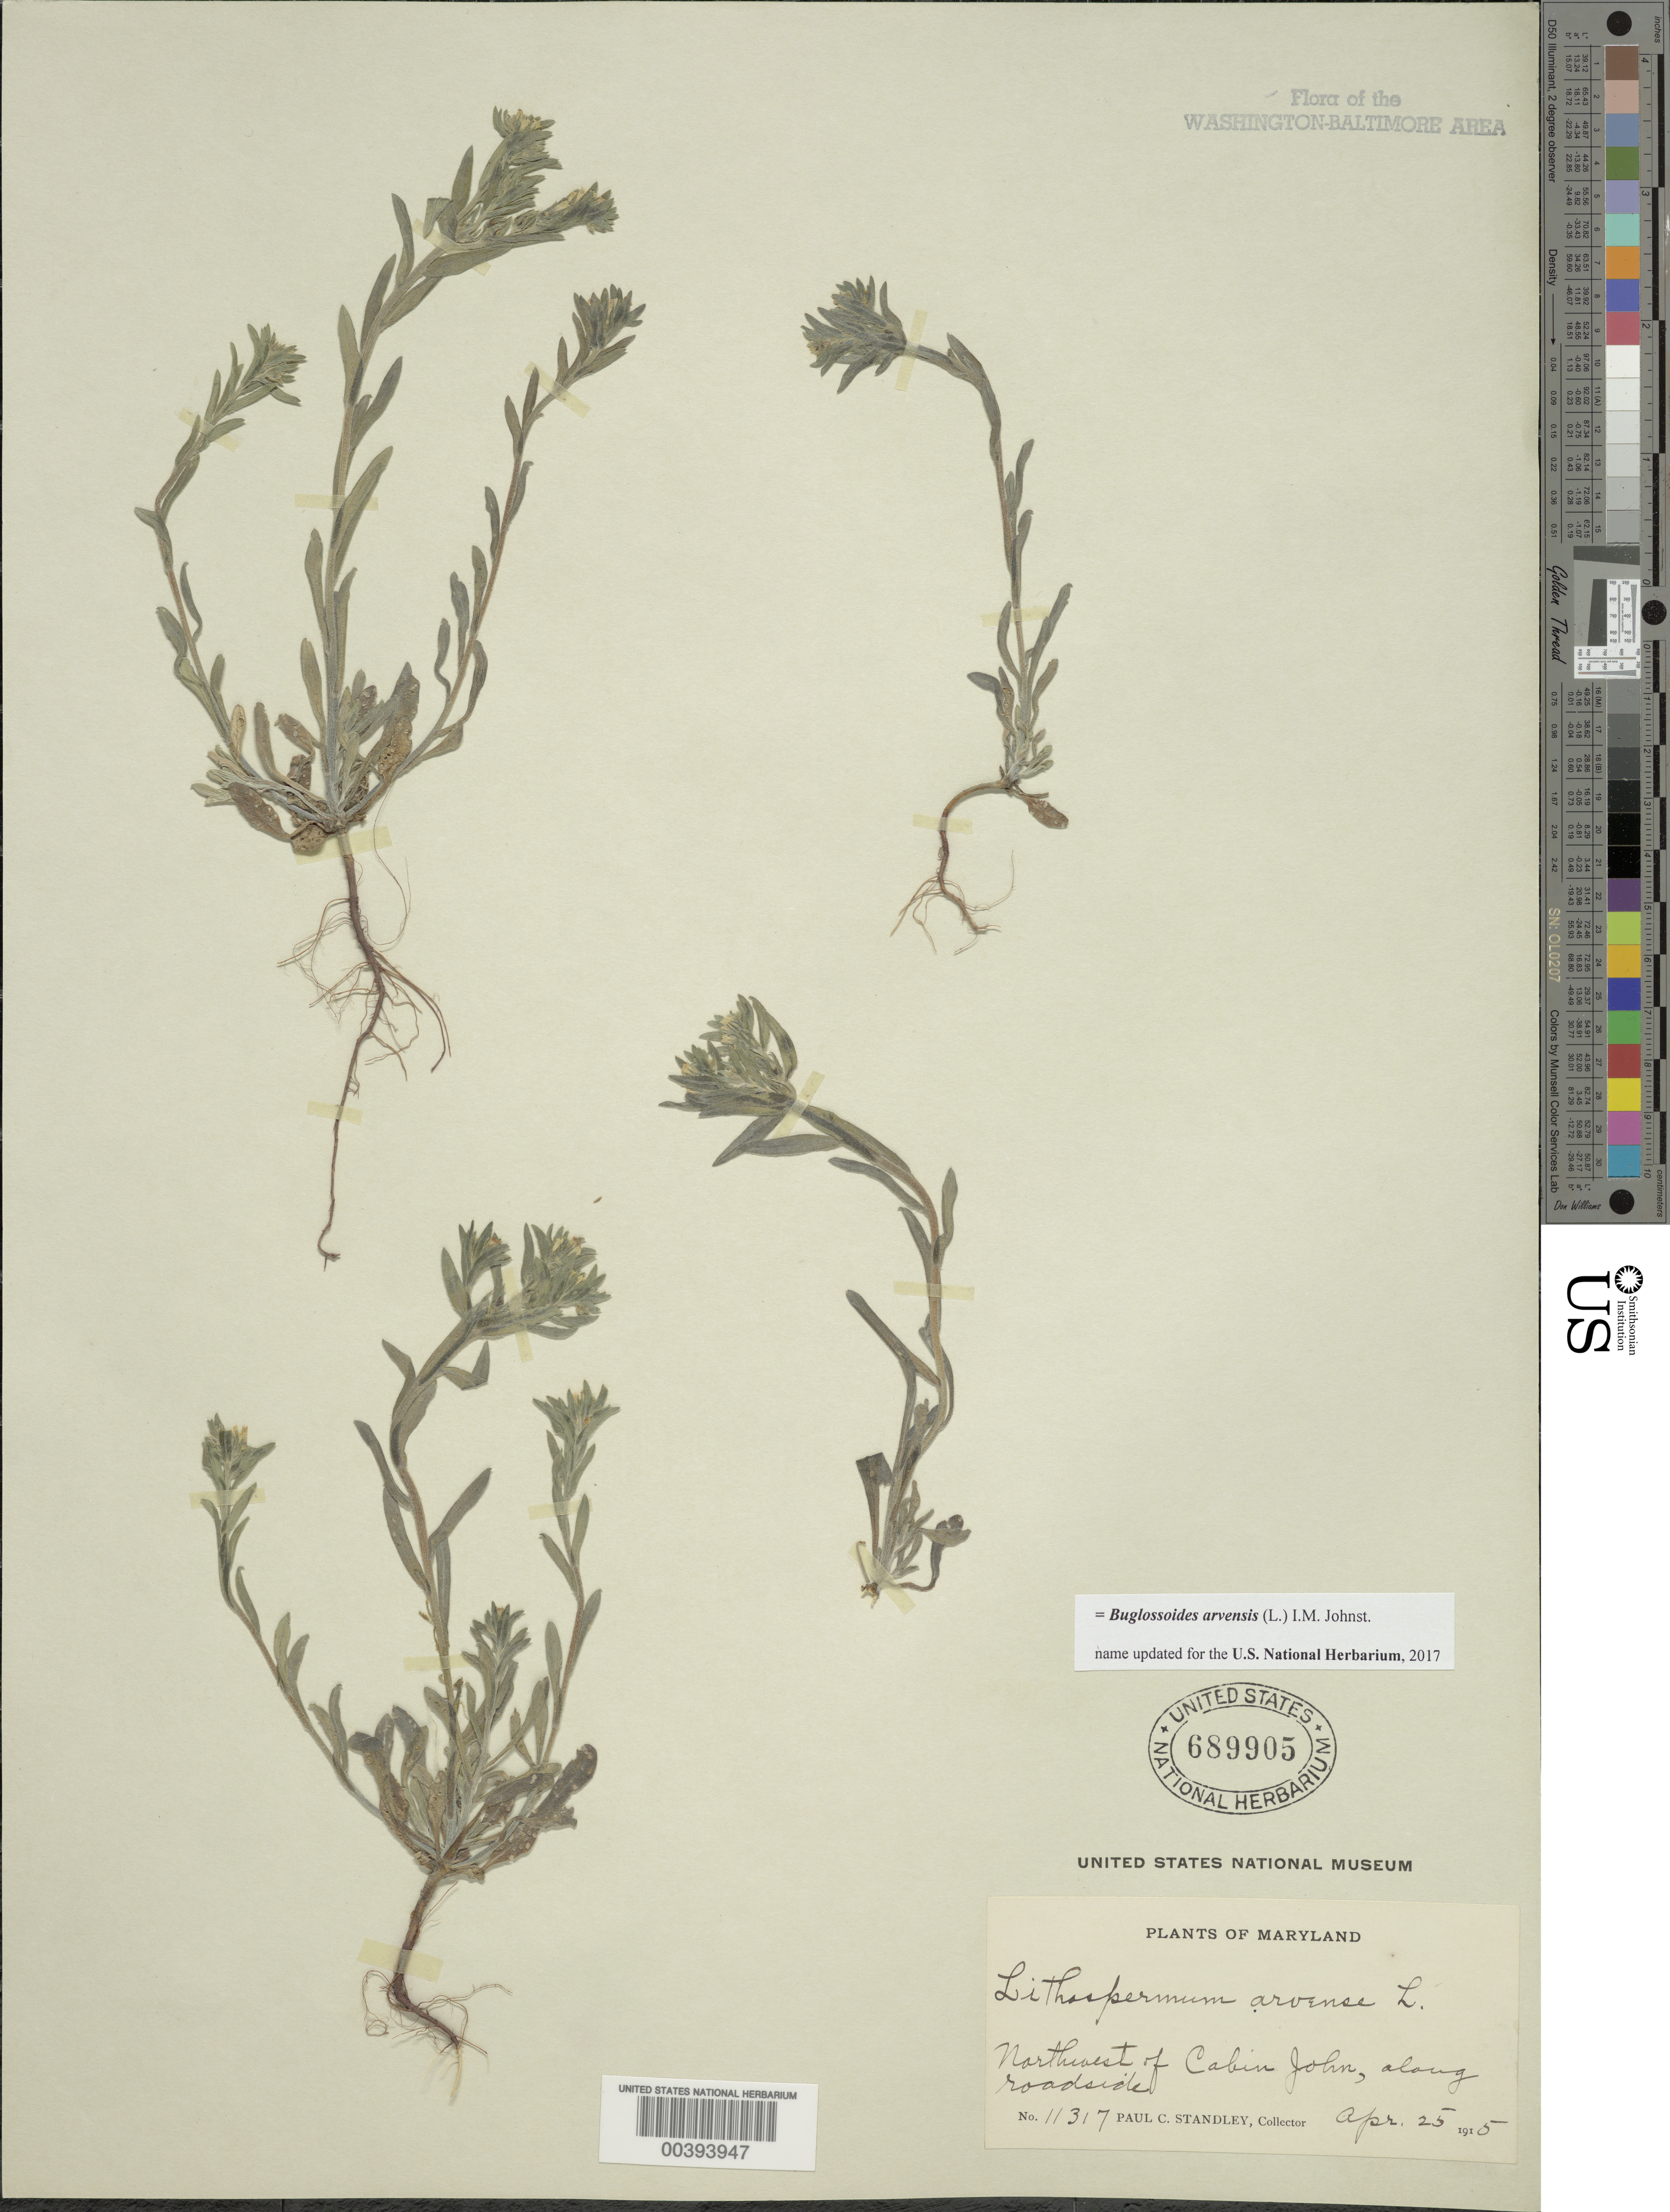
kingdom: Plantae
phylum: Tracheophyta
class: Magnoliopsida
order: Boraginales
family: Boraginaceae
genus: Buglossoides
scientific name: Buglossoides arvensis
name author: (L.) I.M. Johnst.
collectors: P. C. Standley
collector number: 11317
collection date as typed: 25 Apr 1915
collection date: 1915-04-25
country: United States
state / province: Maryland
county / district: Montgomery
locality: northwest of Cabin John C. & O. Canal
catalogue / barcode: US 689905